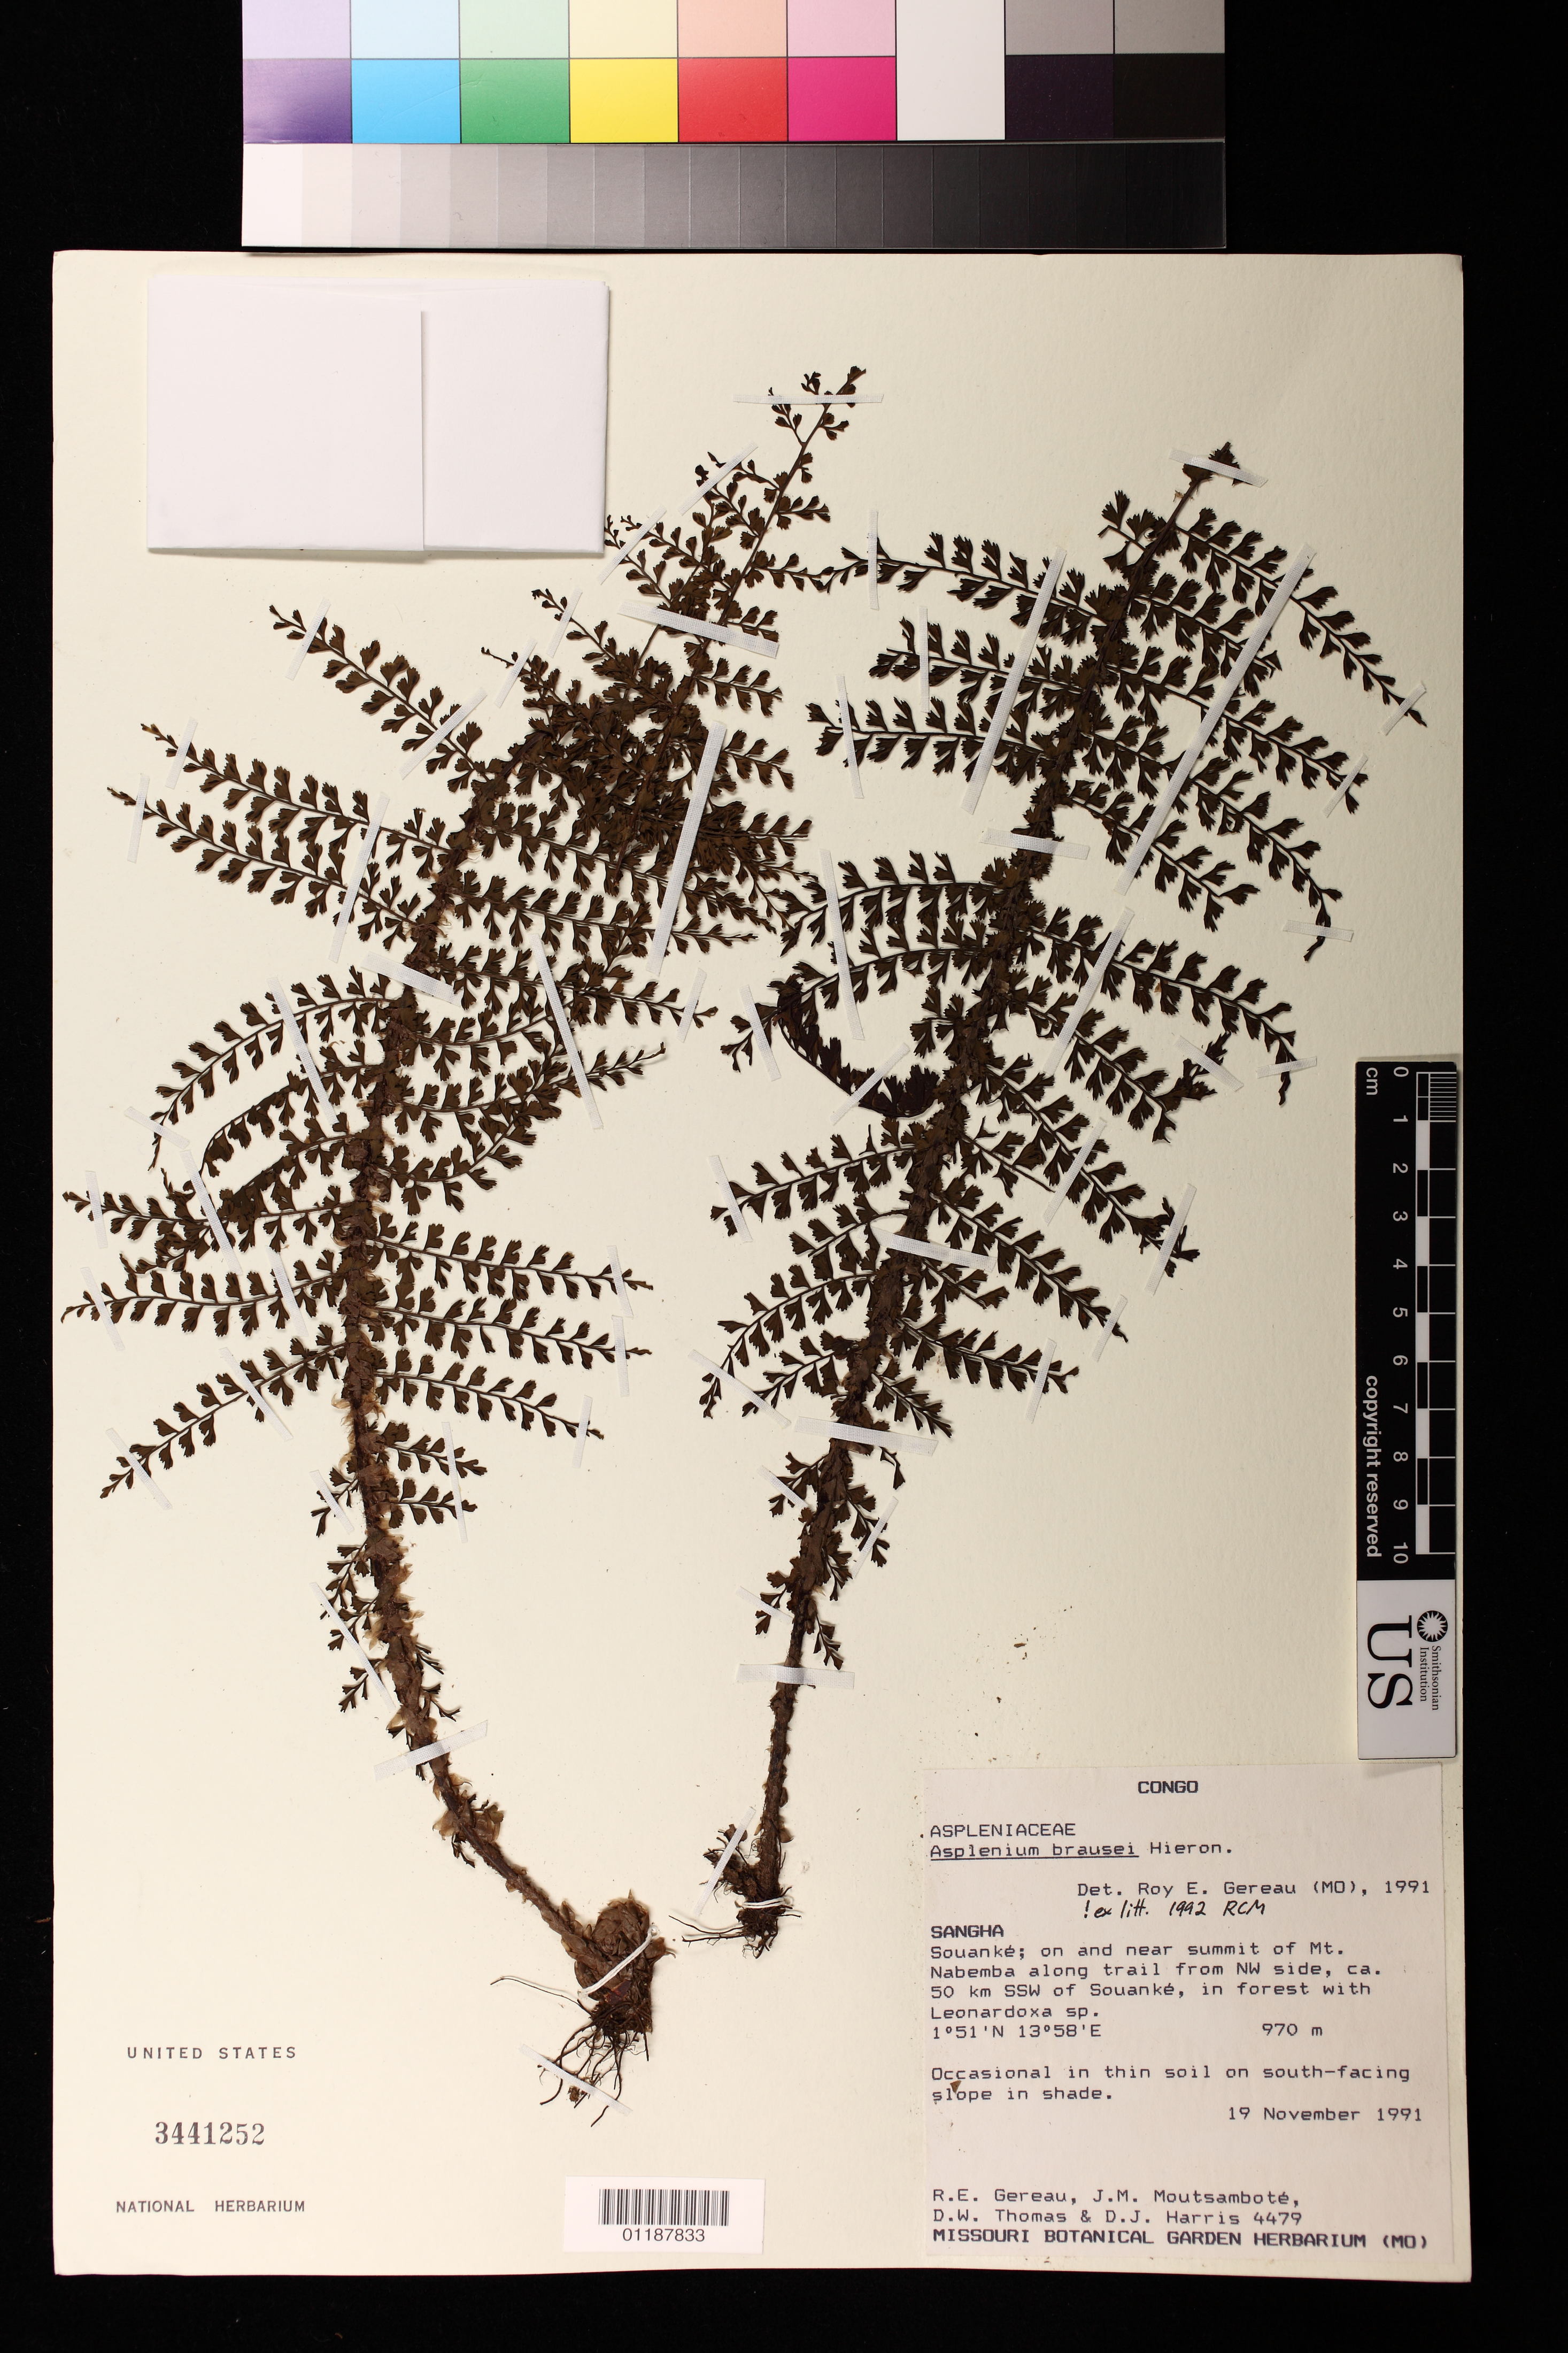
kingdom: Plantae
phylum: Tracheophyta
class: Polypodiopsida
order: Polypodiales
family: Aspleniaceae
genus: Asplenium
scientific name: Asplenium brausei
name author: Hieron.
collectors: R. E. Gereau, J. Moutsambote, D. W. Thomas & D. J. Harris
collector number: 4479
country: Congo, Republic of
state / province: Sangha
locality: Souanke, near summit of Mt. Nabemba along trail from NW side , SSW of Souanke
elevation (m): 970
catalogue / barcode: US 3441252